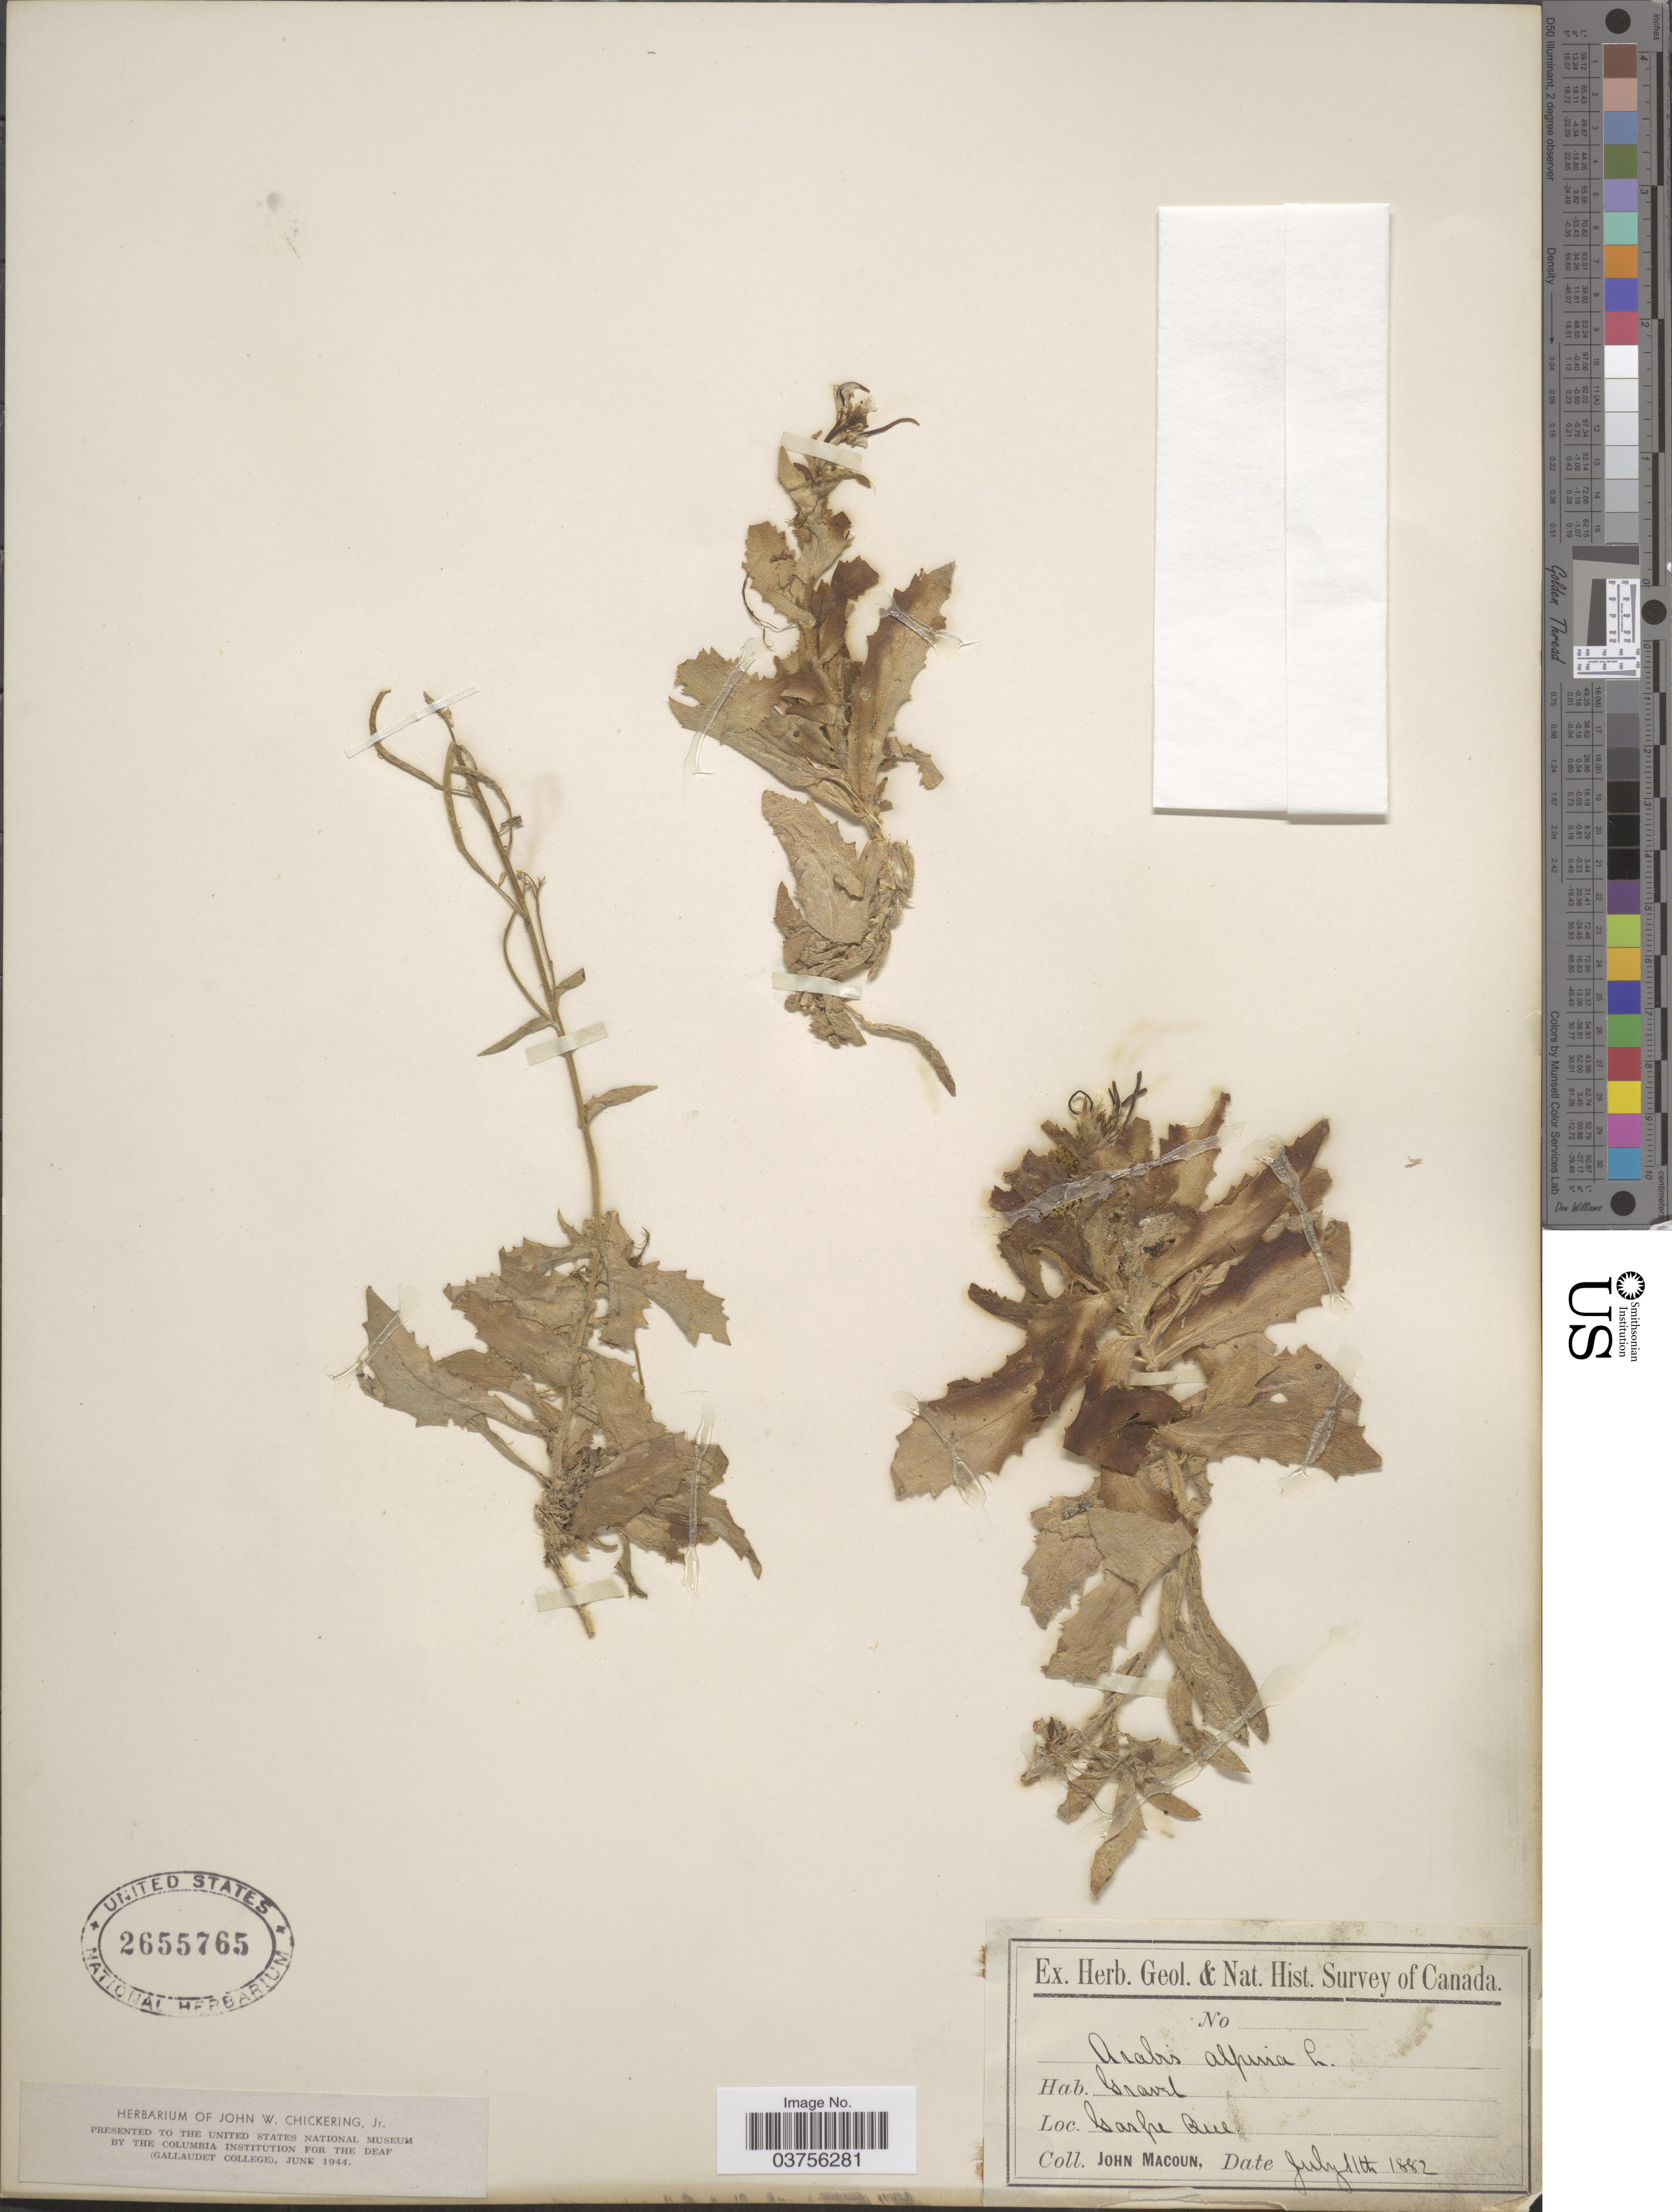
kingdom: Plantae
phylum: Tracheophyta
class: Magnoliopsida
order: Brassicales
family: Brassicaceae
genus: Arabis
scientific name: Arabis alpina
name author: L.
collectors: J. Macoun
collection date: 1882-07-11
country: Canada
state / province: Quebec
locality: Gaspe.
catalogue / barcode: US 2655765